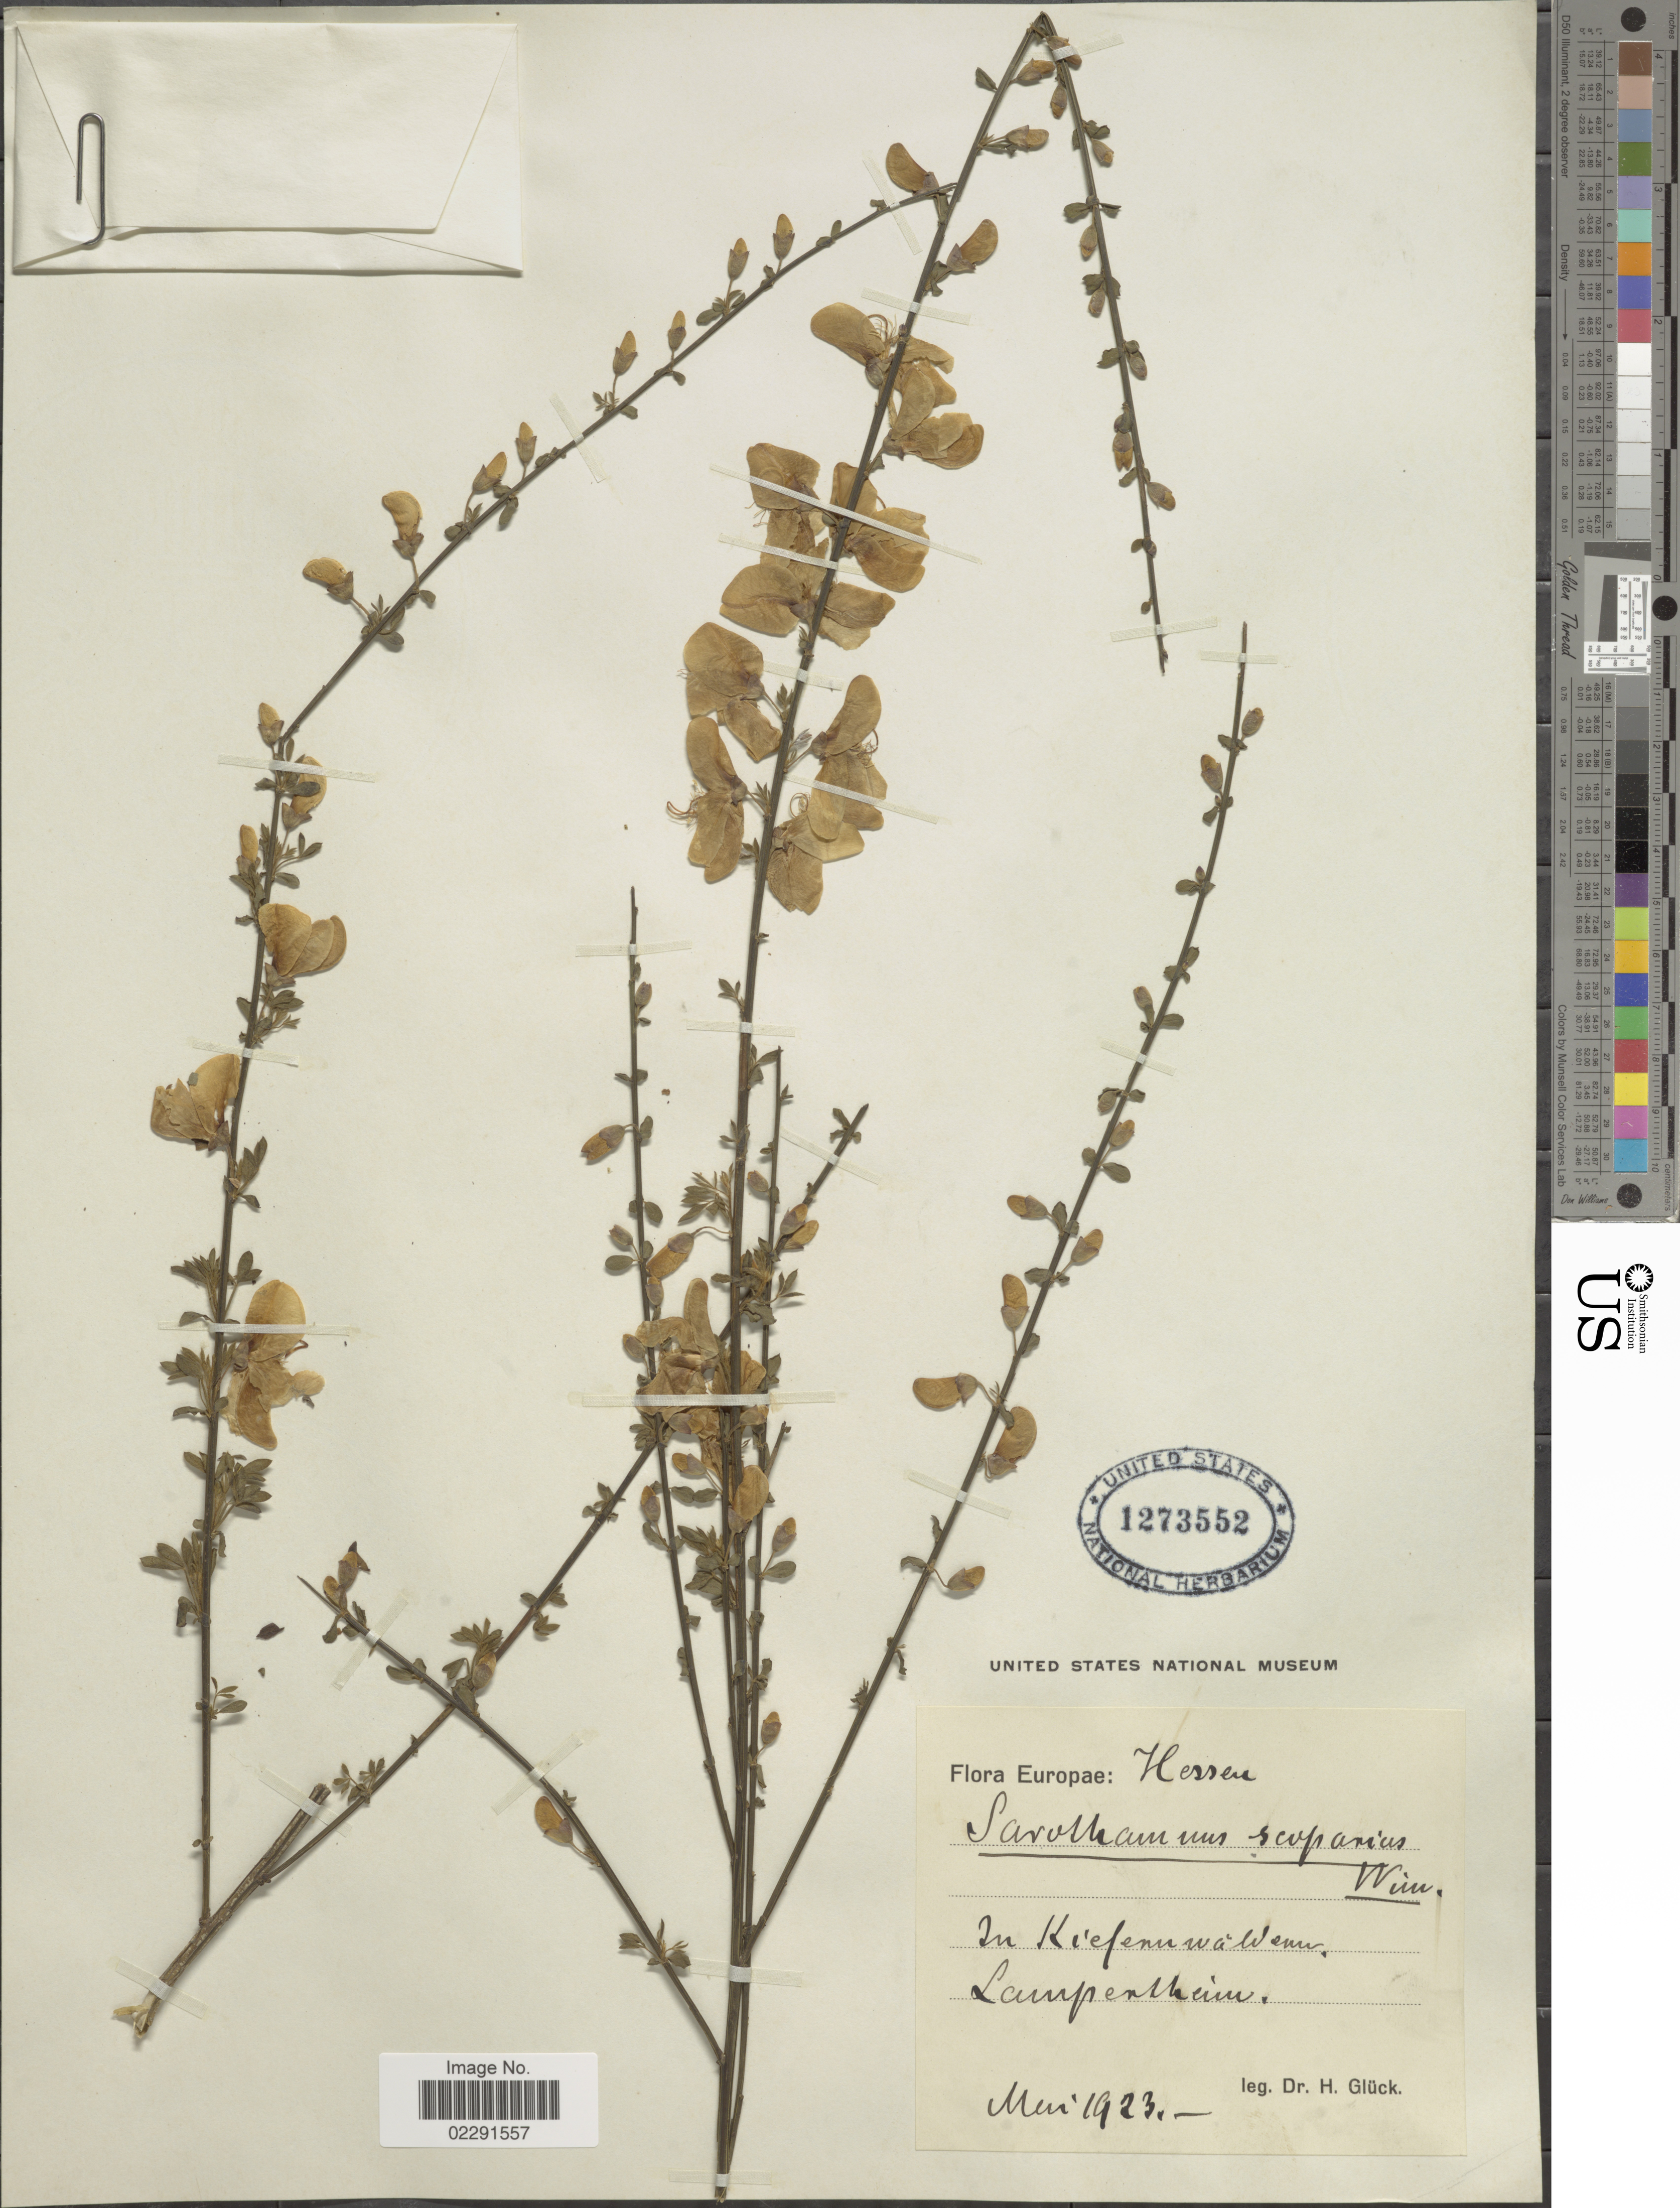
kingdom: Plantae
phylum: Tracheophyta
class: Magnoliopsida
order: Fabales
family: Fabaceae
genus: Cytisus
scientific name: Cytisus scoparius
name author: (L.) Link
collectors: H. Glück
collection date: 1923-05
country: Germany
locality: Europae: Hessen, in Kiefeneuwaldemi, Lampertheim. [interpreted]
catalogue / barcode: US 1273552